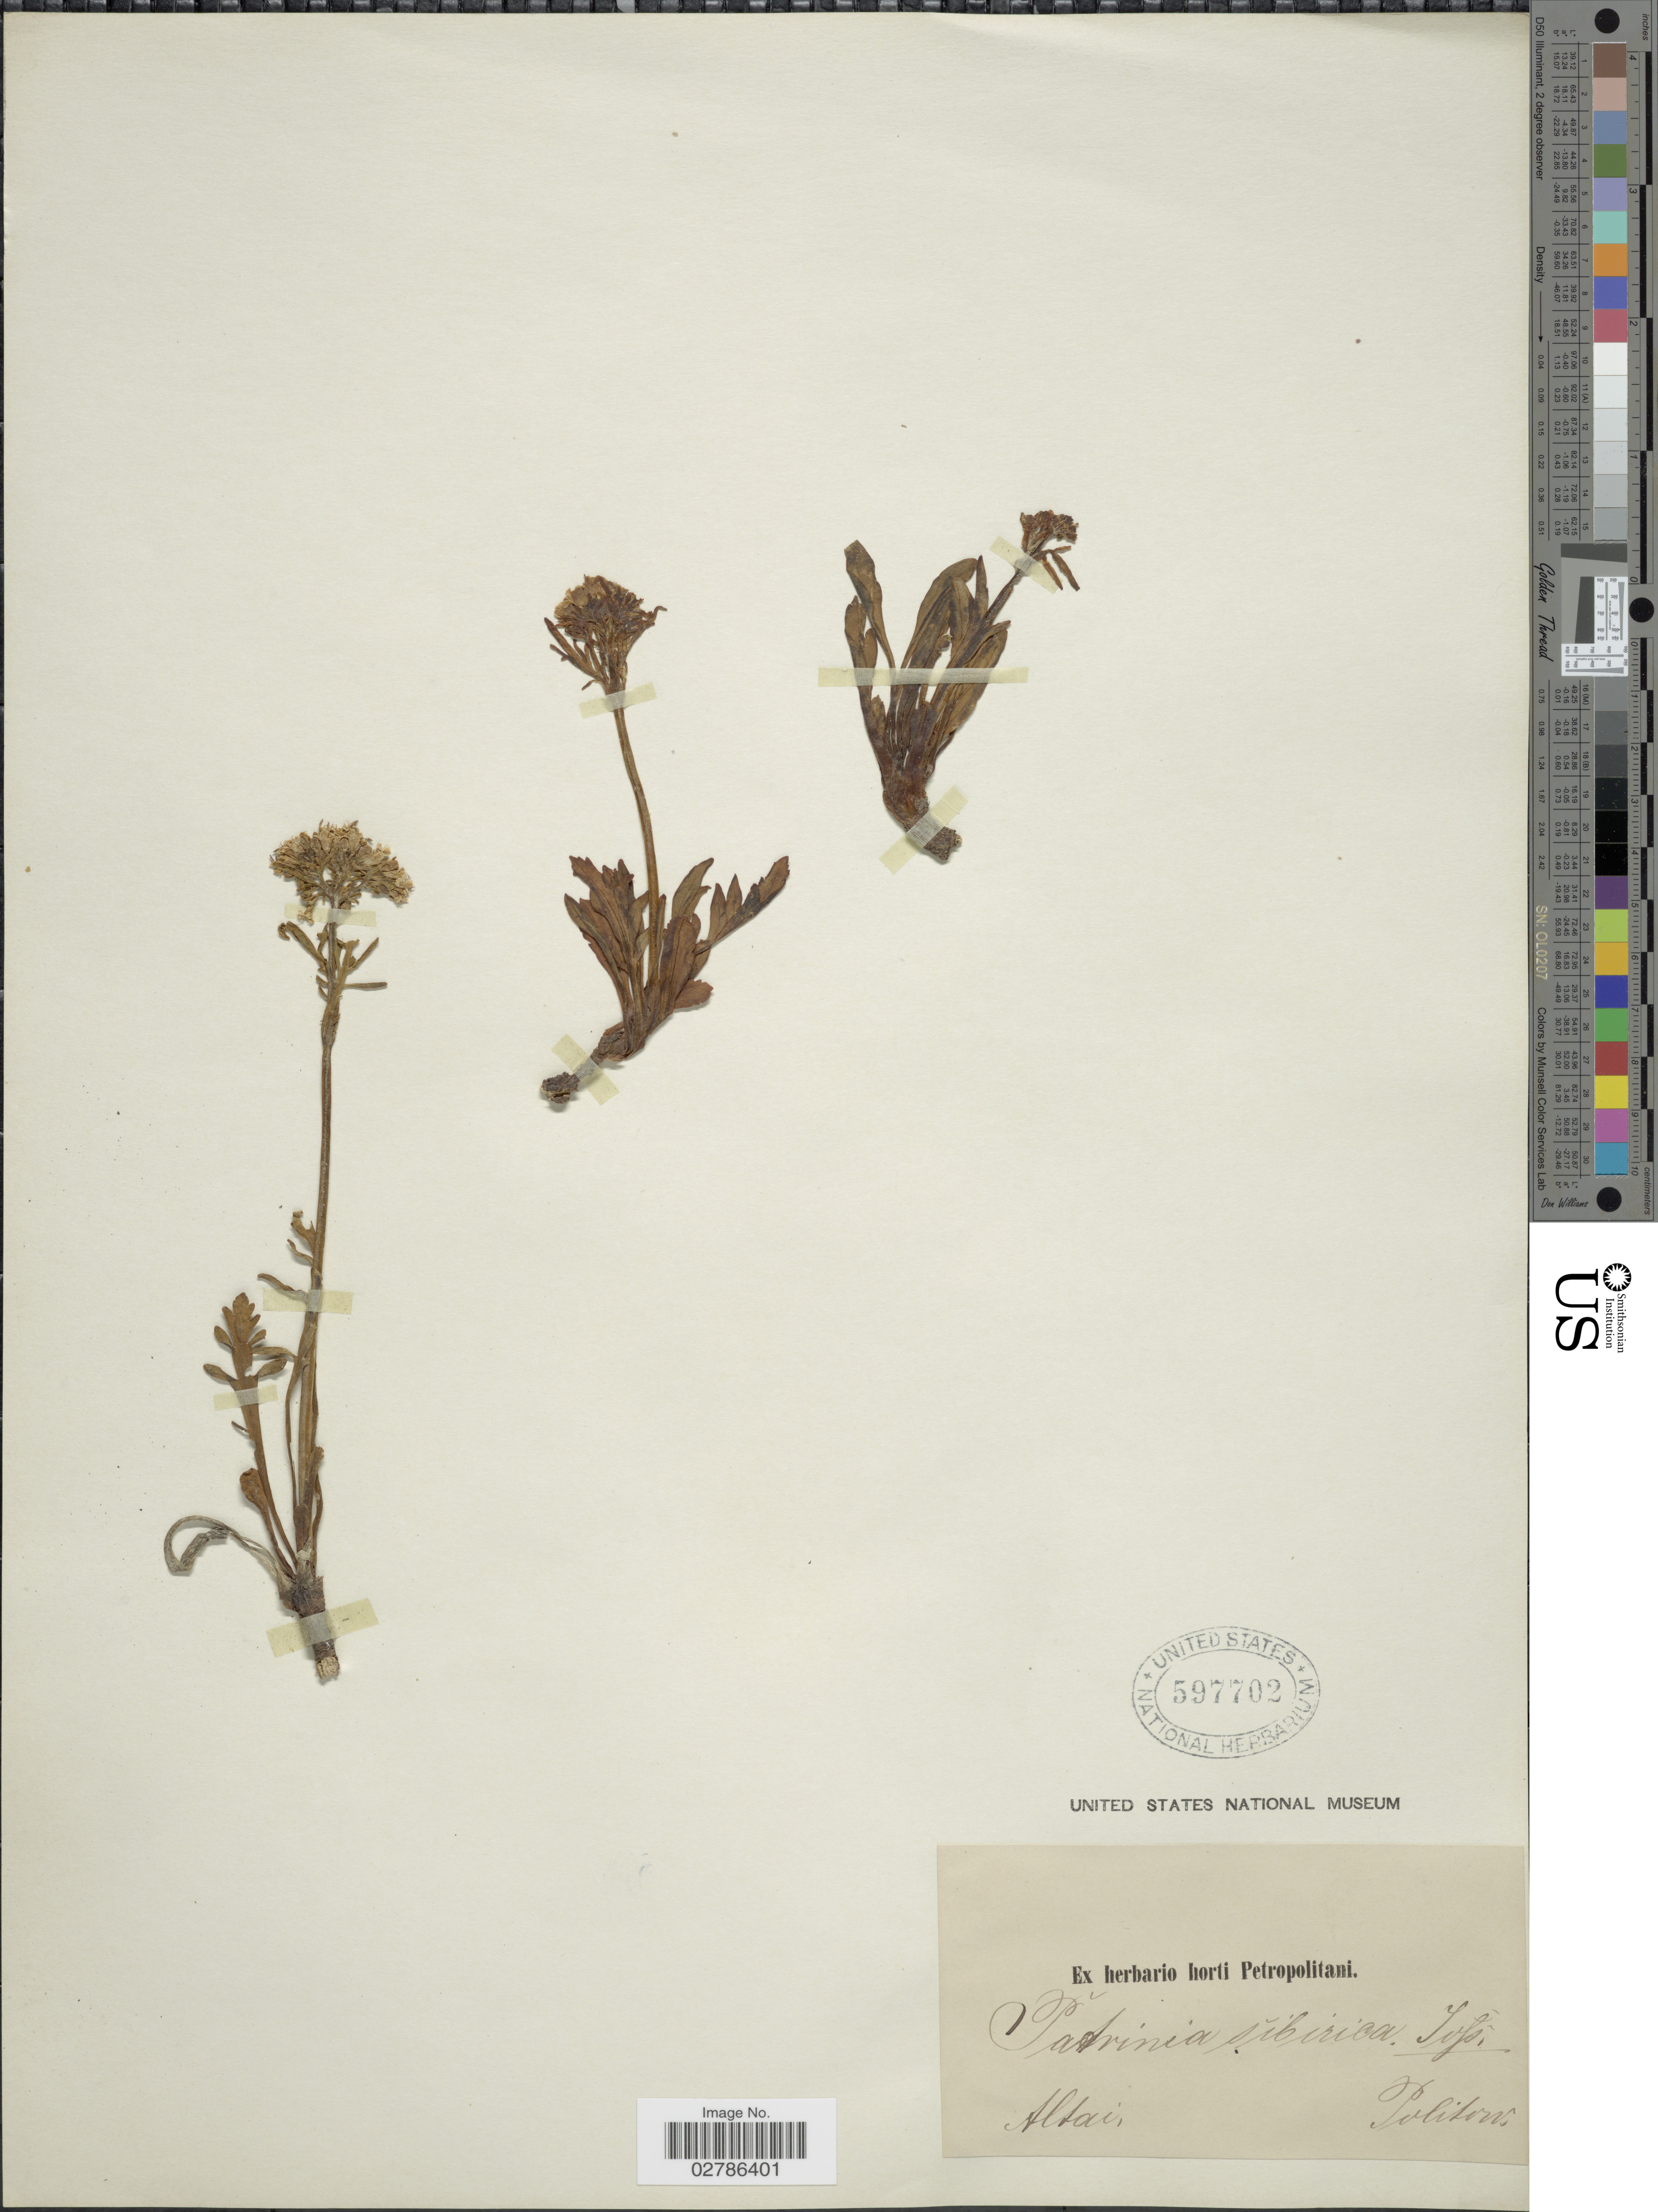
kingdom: Plantae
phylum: Tracheophyta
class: Magnoliopsida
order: Dipsacales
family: Caprifoliaceae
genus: Patrinia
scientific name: Patrinia sibirica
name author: (L.) Juss.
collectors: -. Politow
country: Russian Federation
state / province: Altai Republic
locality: Altai.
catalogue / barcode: US 597702